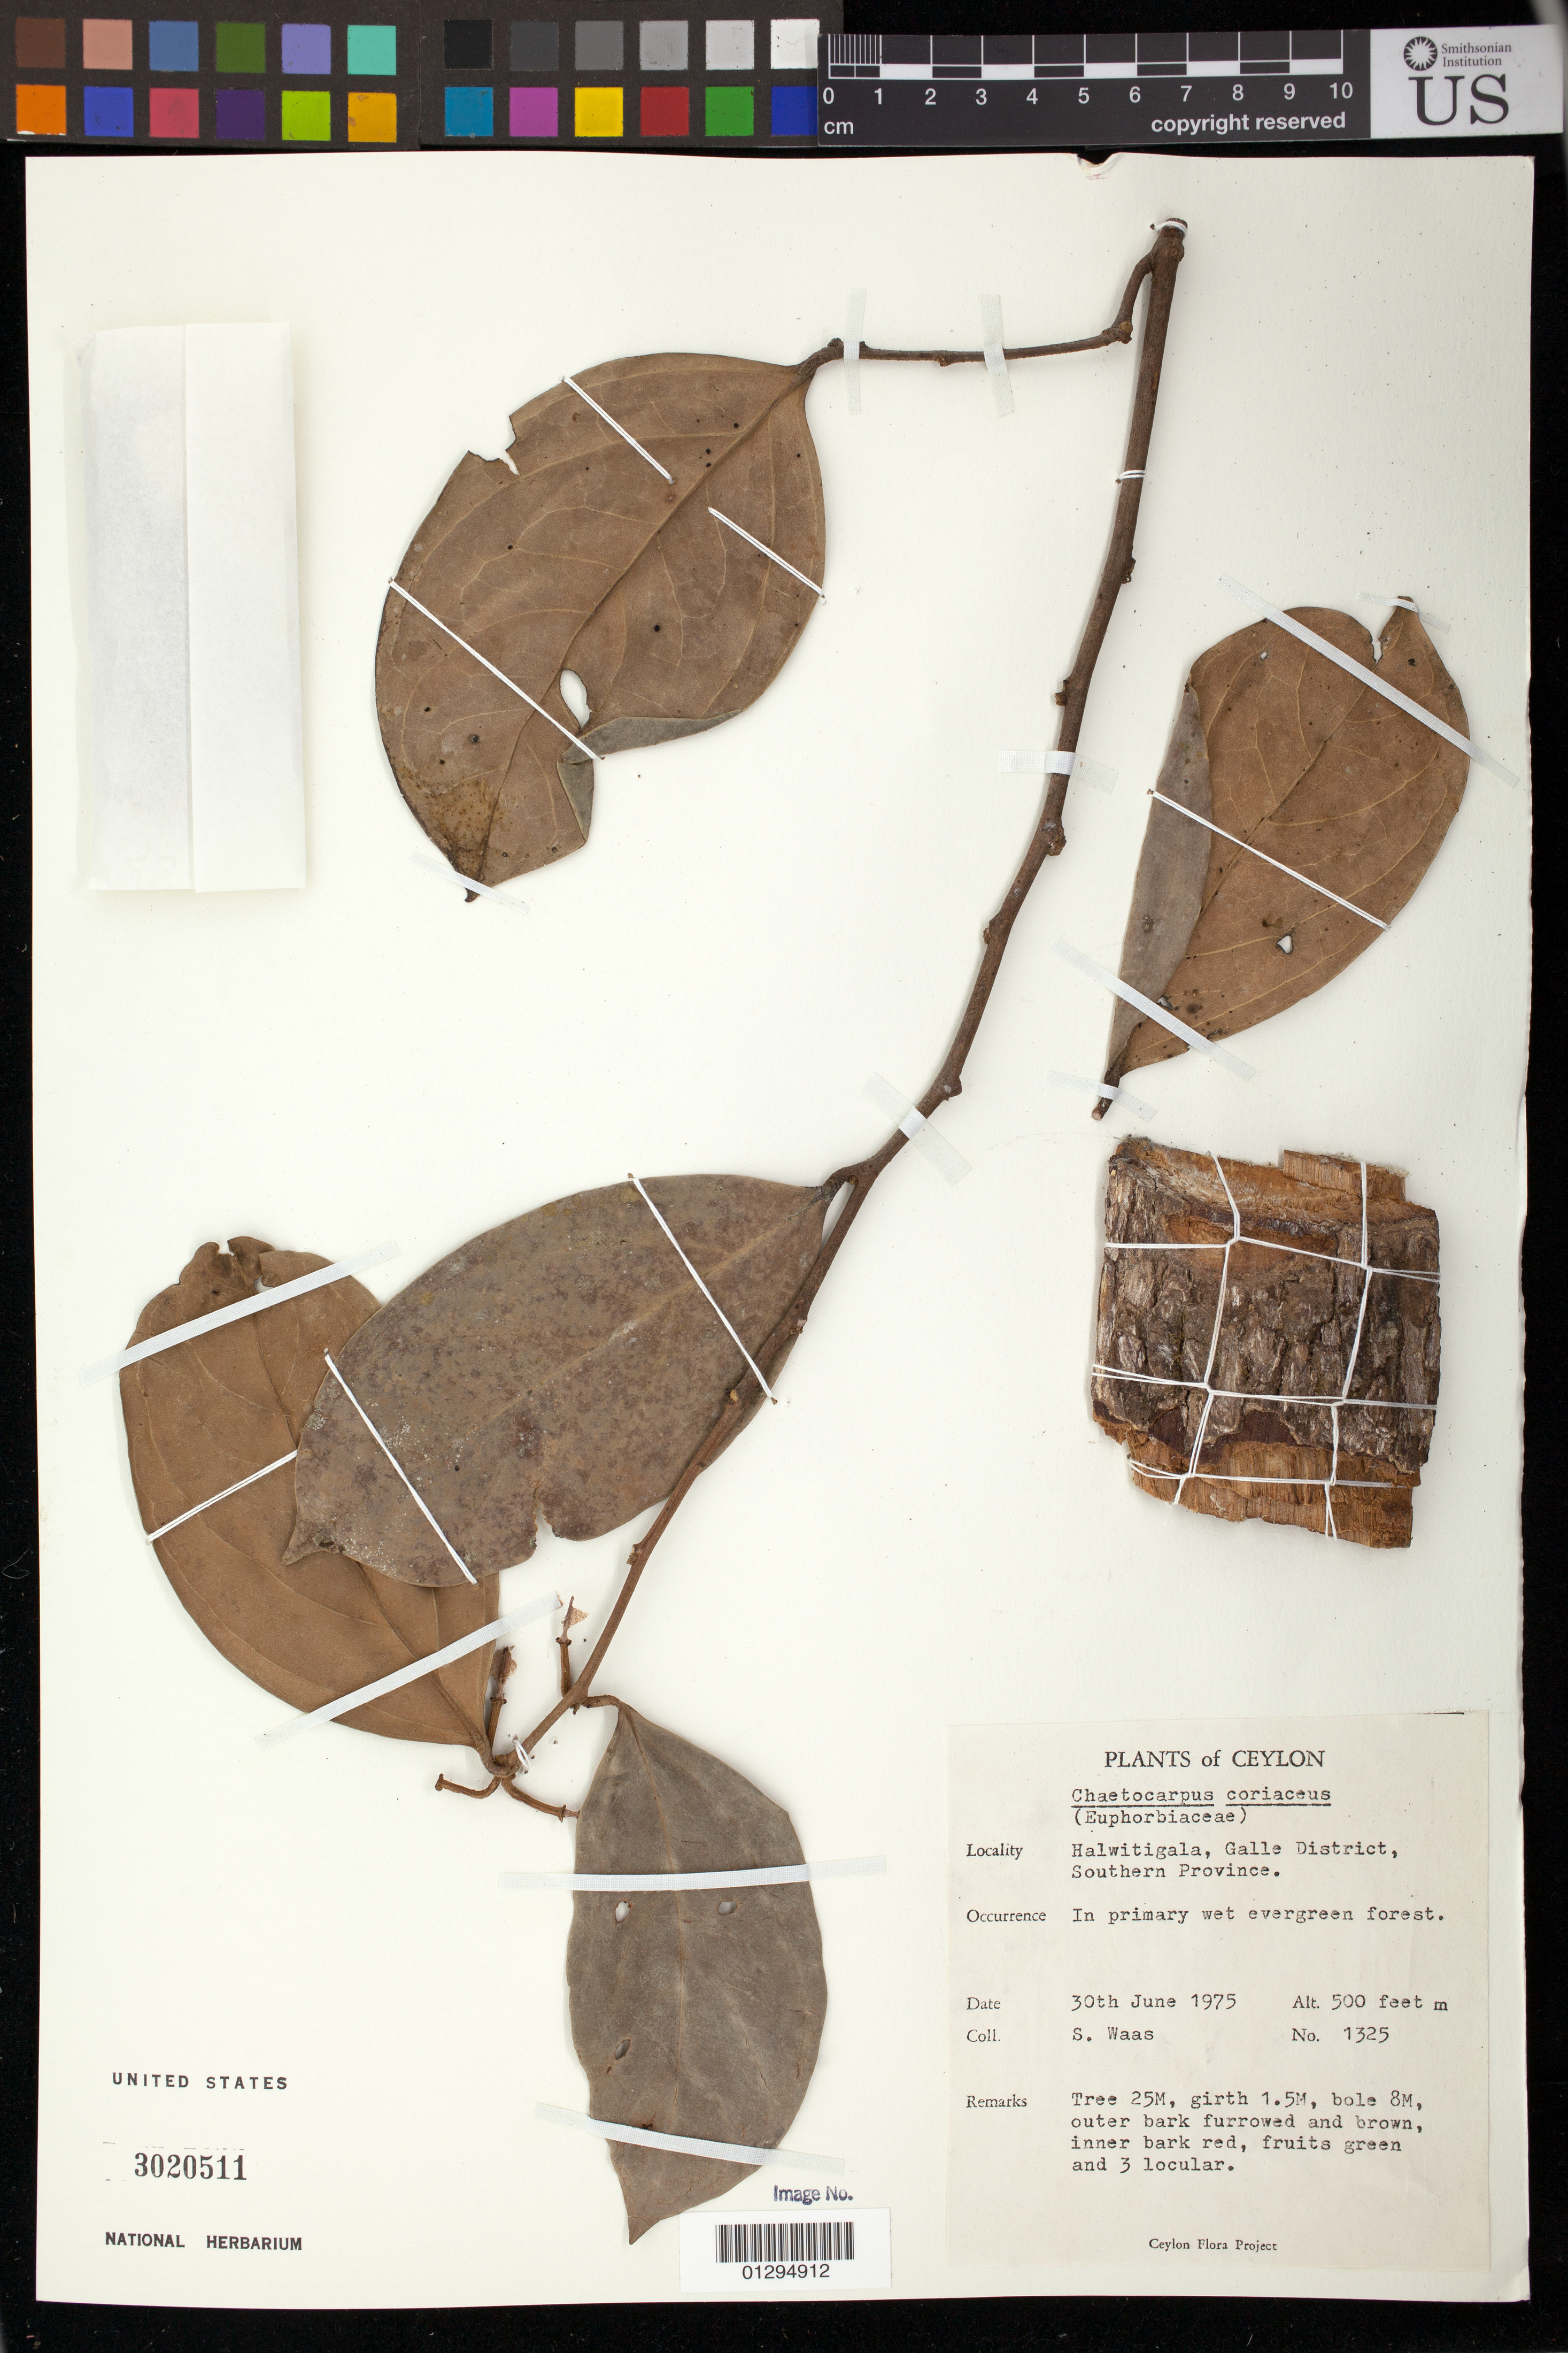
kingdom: Plantae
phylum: Tracheophyta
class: Magnoliopsida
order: Malpighiales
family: Peraceae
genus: Chaetocarpus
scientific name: Chaetocarpus coriaceus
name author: Thwaites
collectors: S. Waas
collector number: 1325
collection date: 1975-06-30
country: Sri Lanka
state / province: Southern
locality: Ceylon. Halwitigla, Galle District.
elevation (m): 152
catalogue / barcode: US 3020511